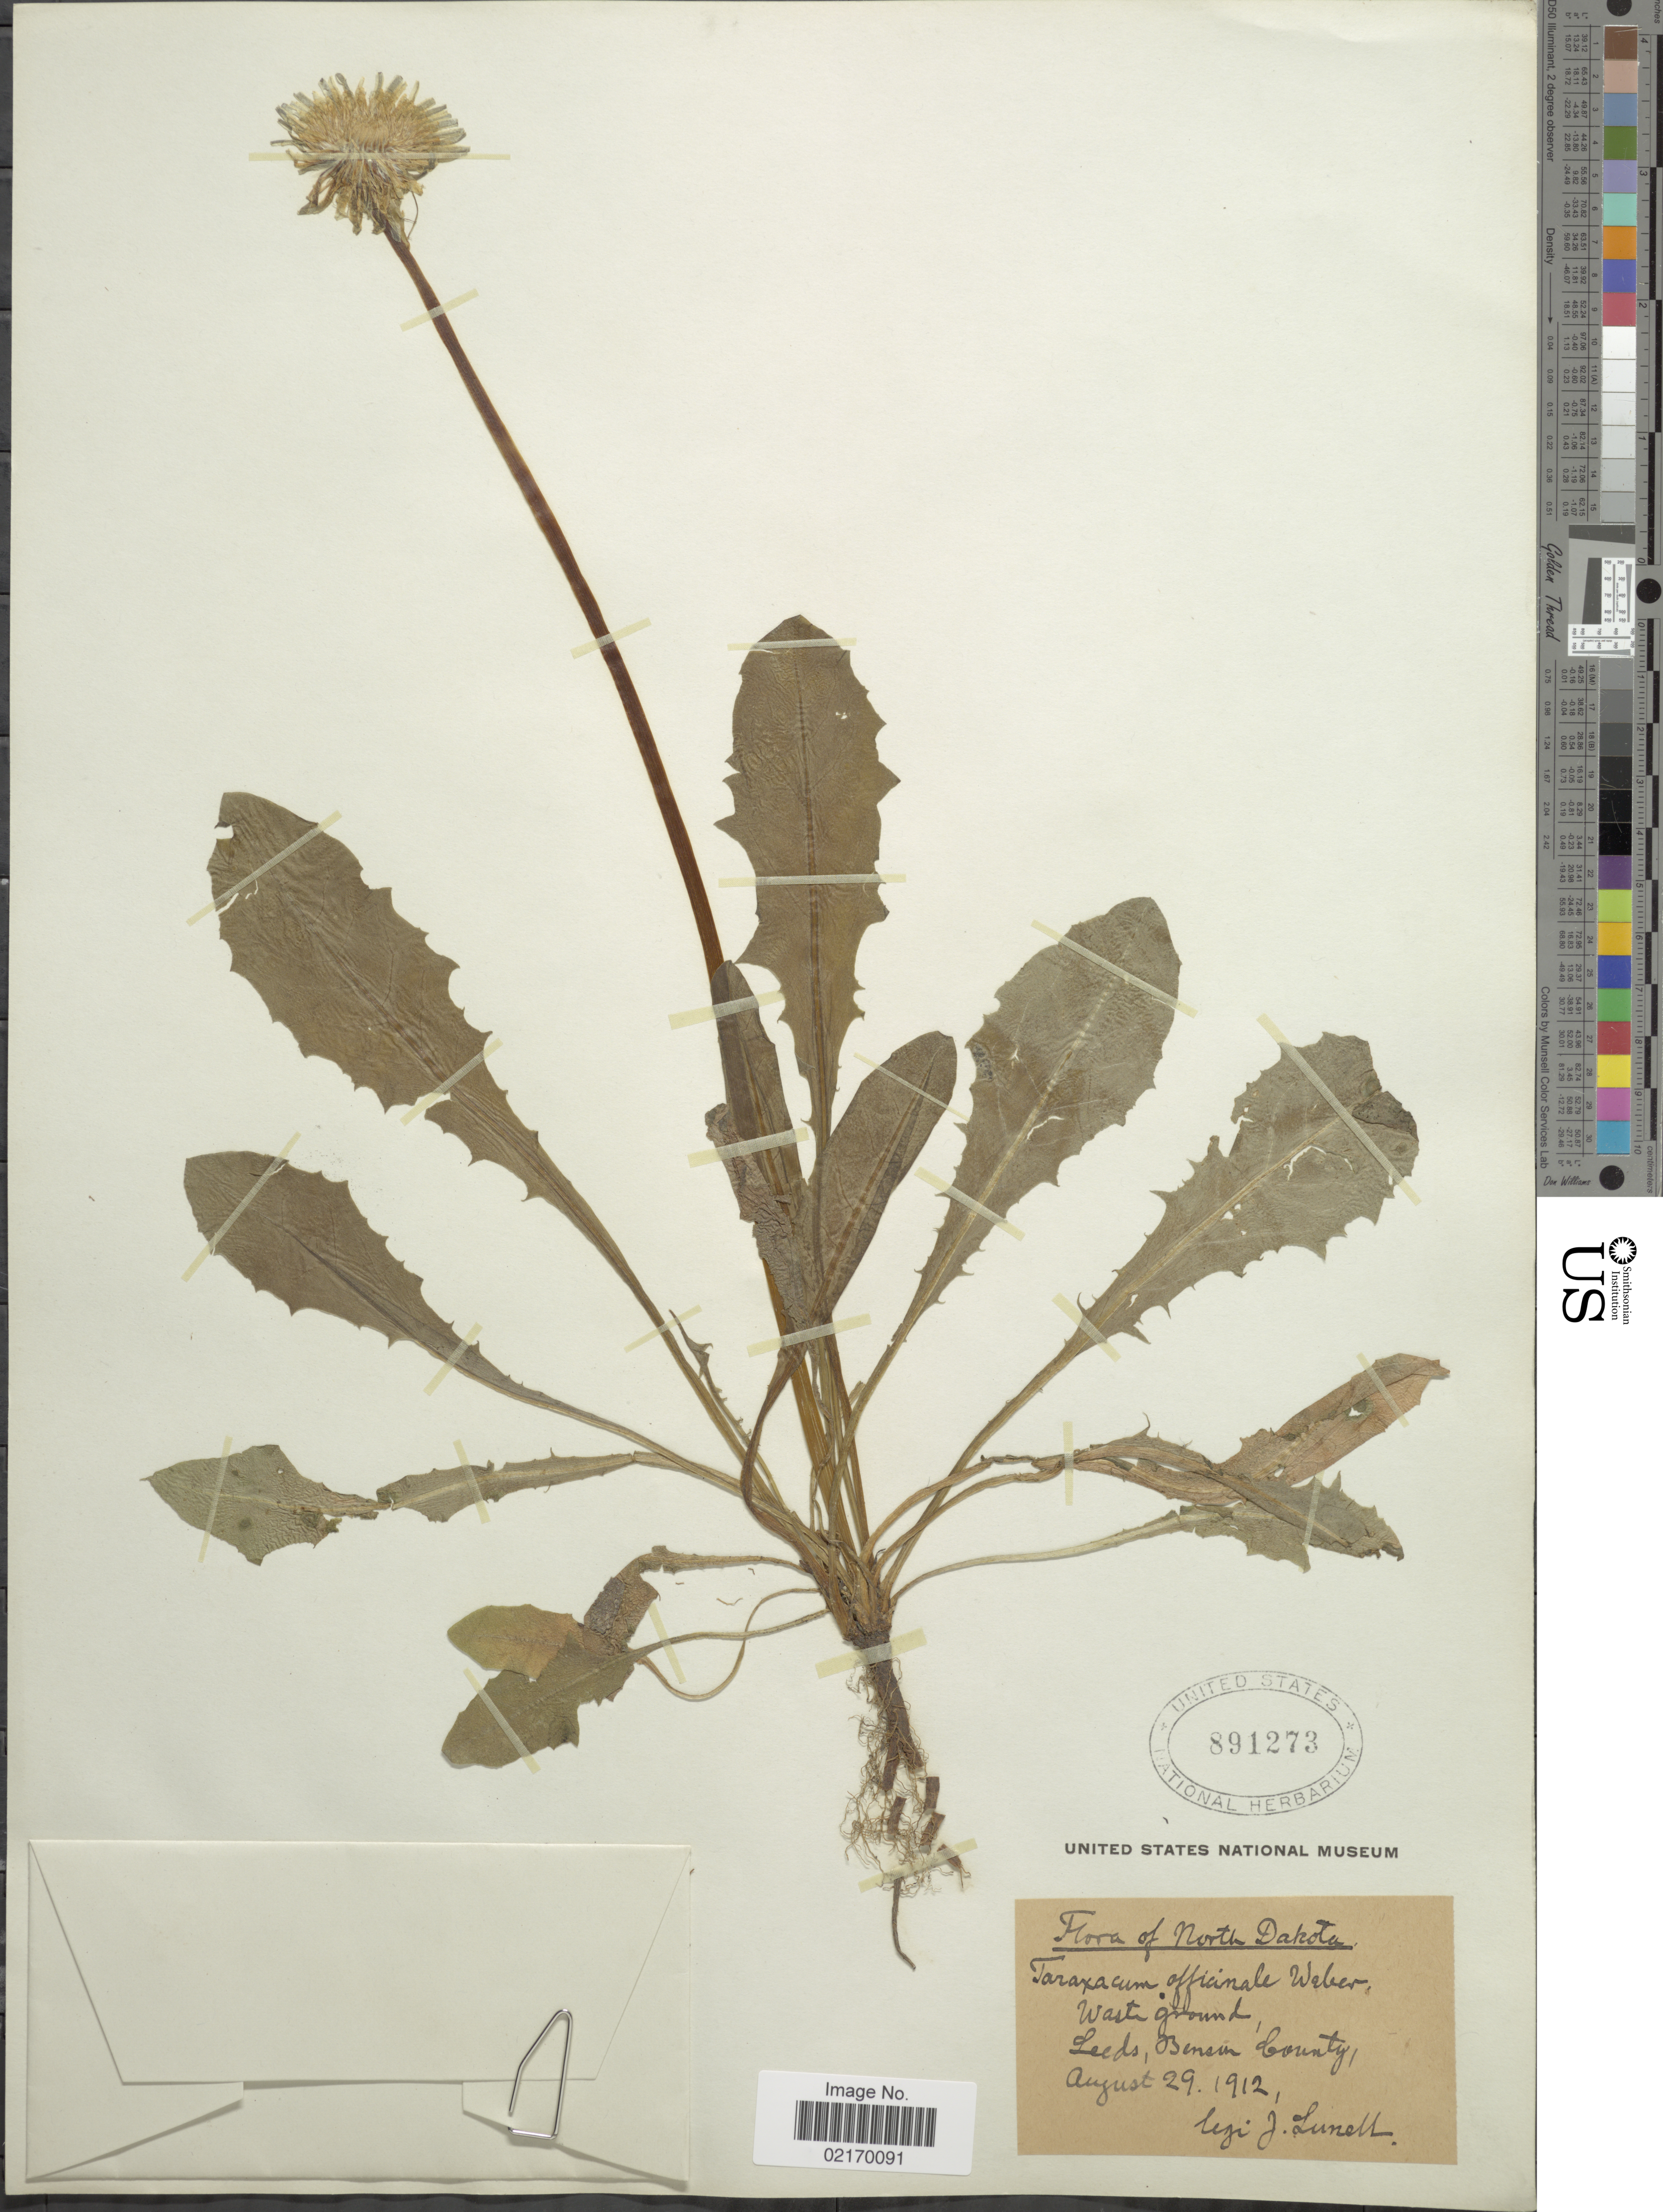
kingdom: Plantae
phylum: Tracheophyta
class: Magnoliopsida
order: Asterales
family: Asteraceae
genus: Taraxacum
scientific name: Taraxacum officinale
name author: G.H. Weber ex F.H. Wigg.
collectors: J. Lunell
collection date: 1912-08-29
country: United States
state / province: North Dakota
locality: Waste ground, Leeds, Benson County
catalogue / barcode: US 891273